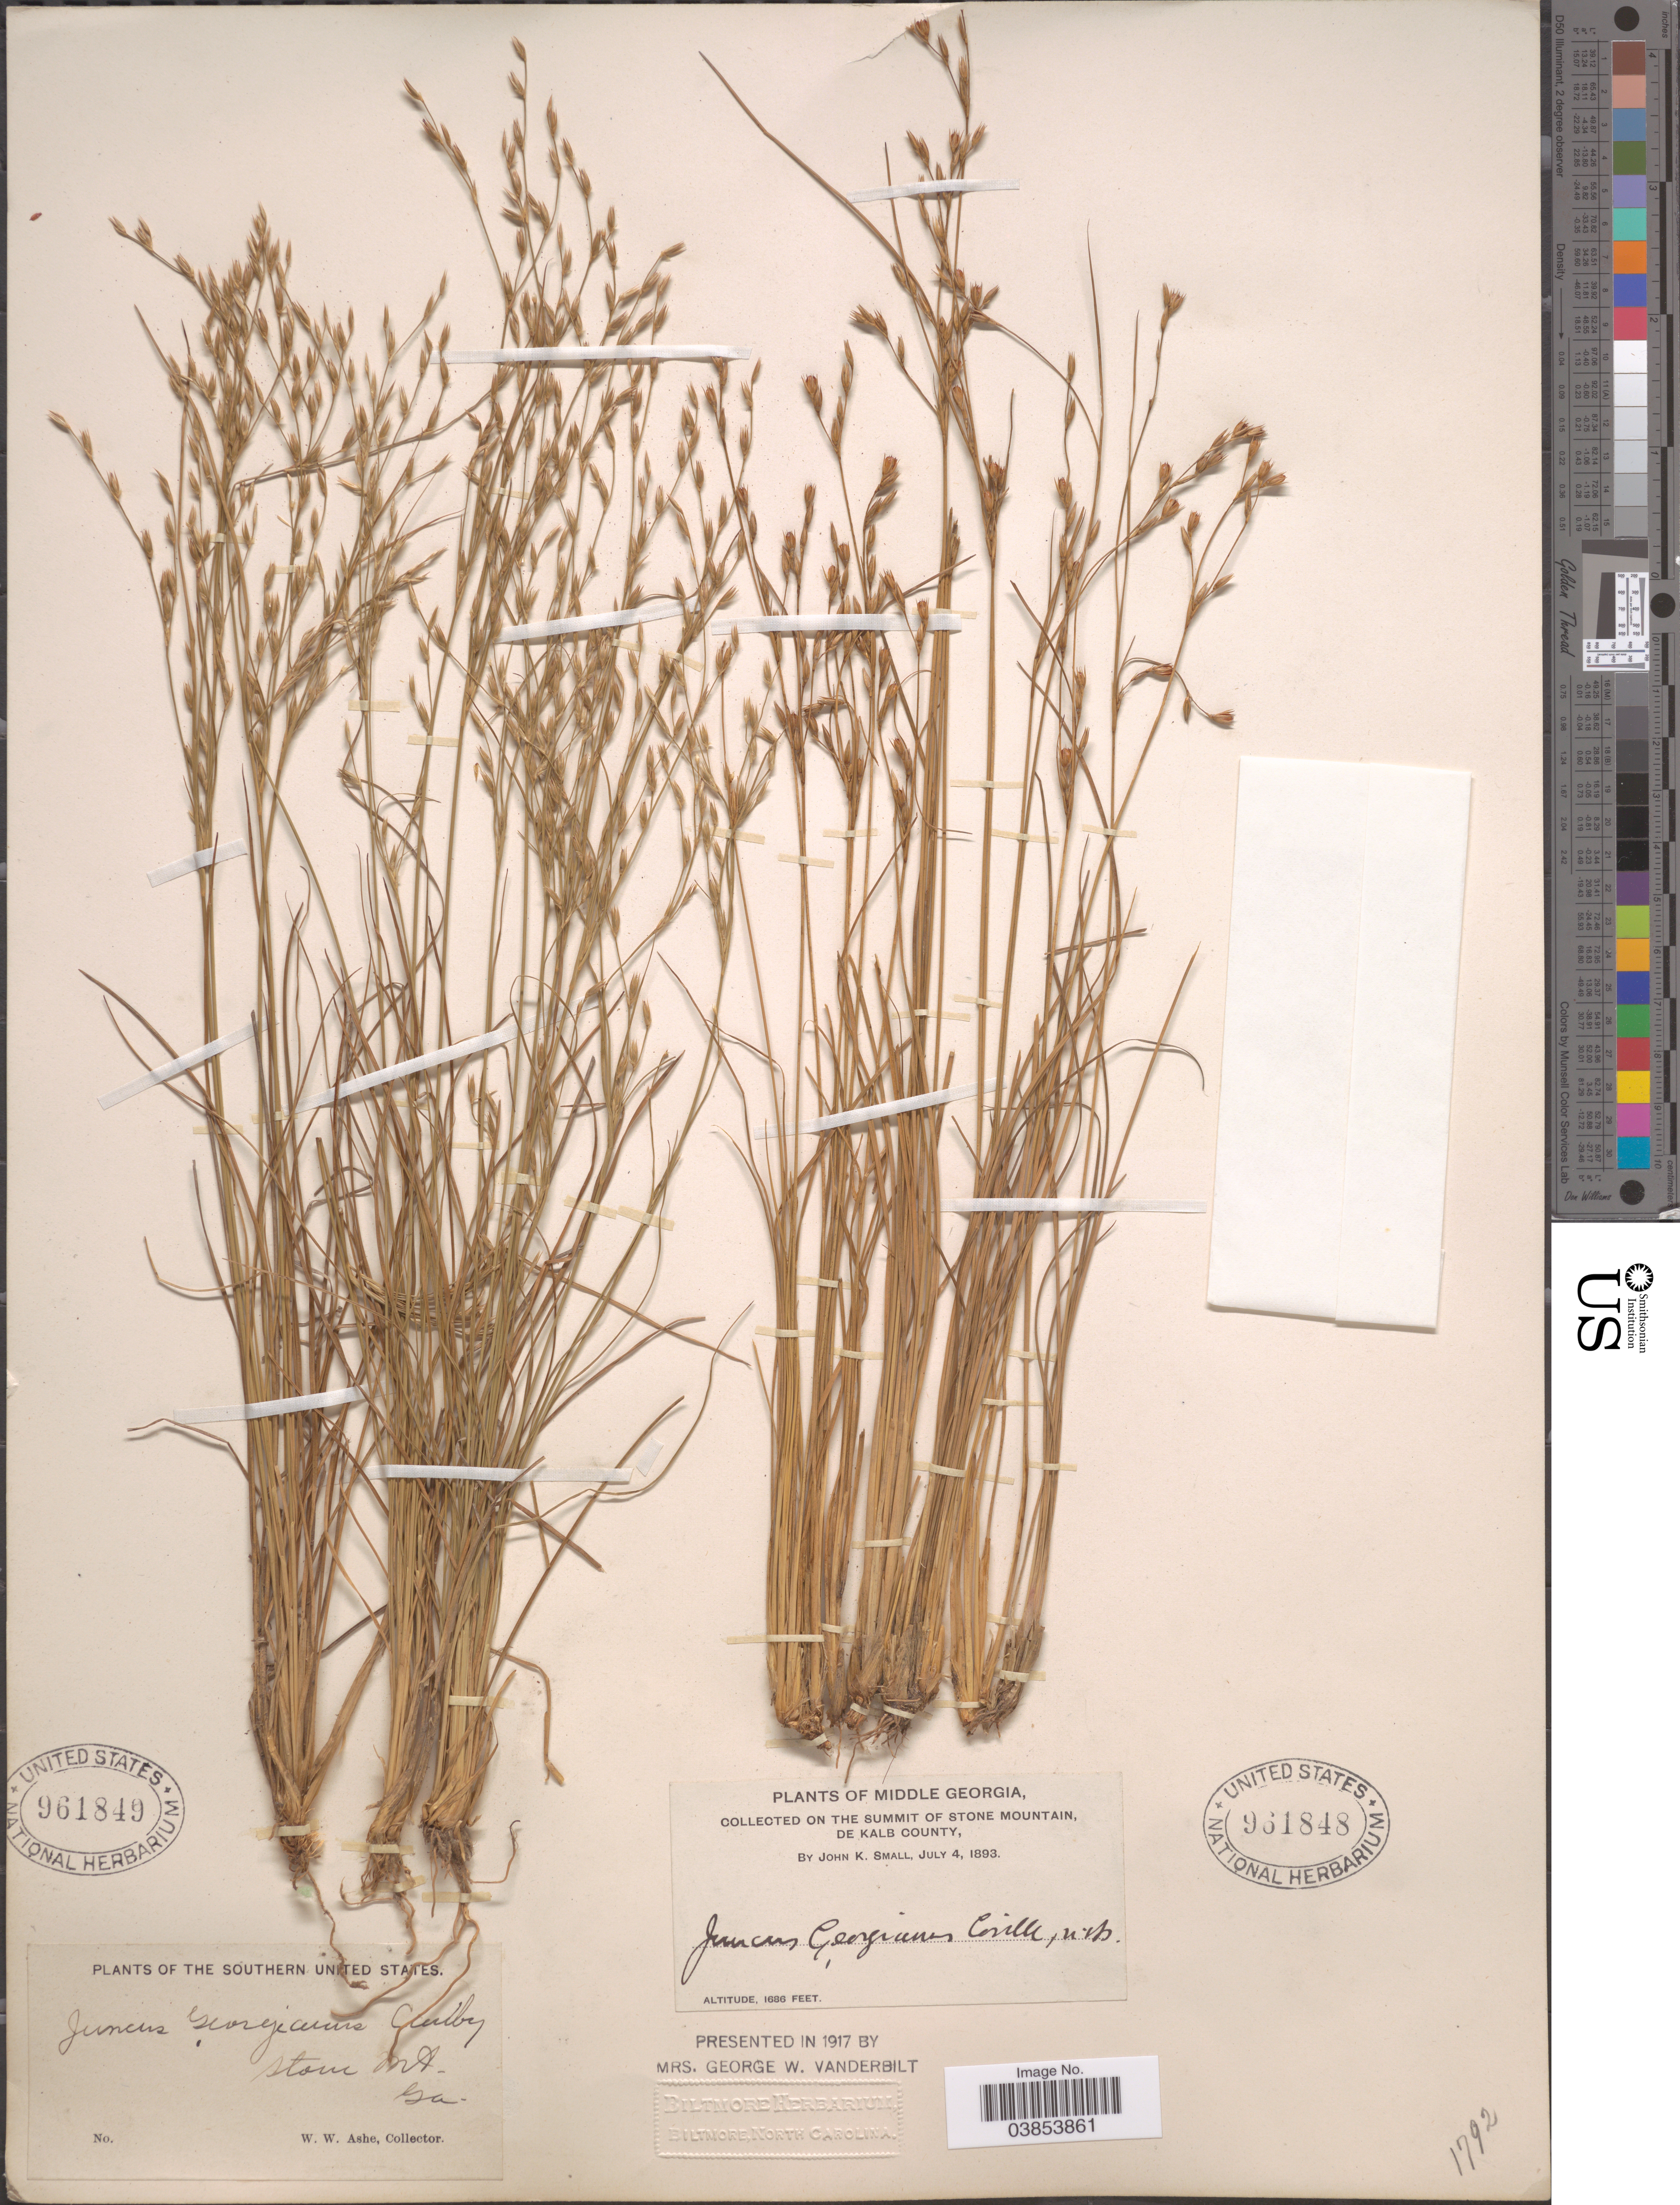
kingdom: Plantae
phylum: Tracheophyta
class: Liliopsida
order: Poales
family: Juncaceae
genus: Juncus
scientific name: Juncus georgianus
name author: Coville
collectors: J. K. Small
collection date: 1893-07-04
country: United States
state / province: Georgia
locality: Middle Georgia. On the summit of Stone Mountain, De Kalb County.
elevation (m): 514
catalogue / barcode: US 961848